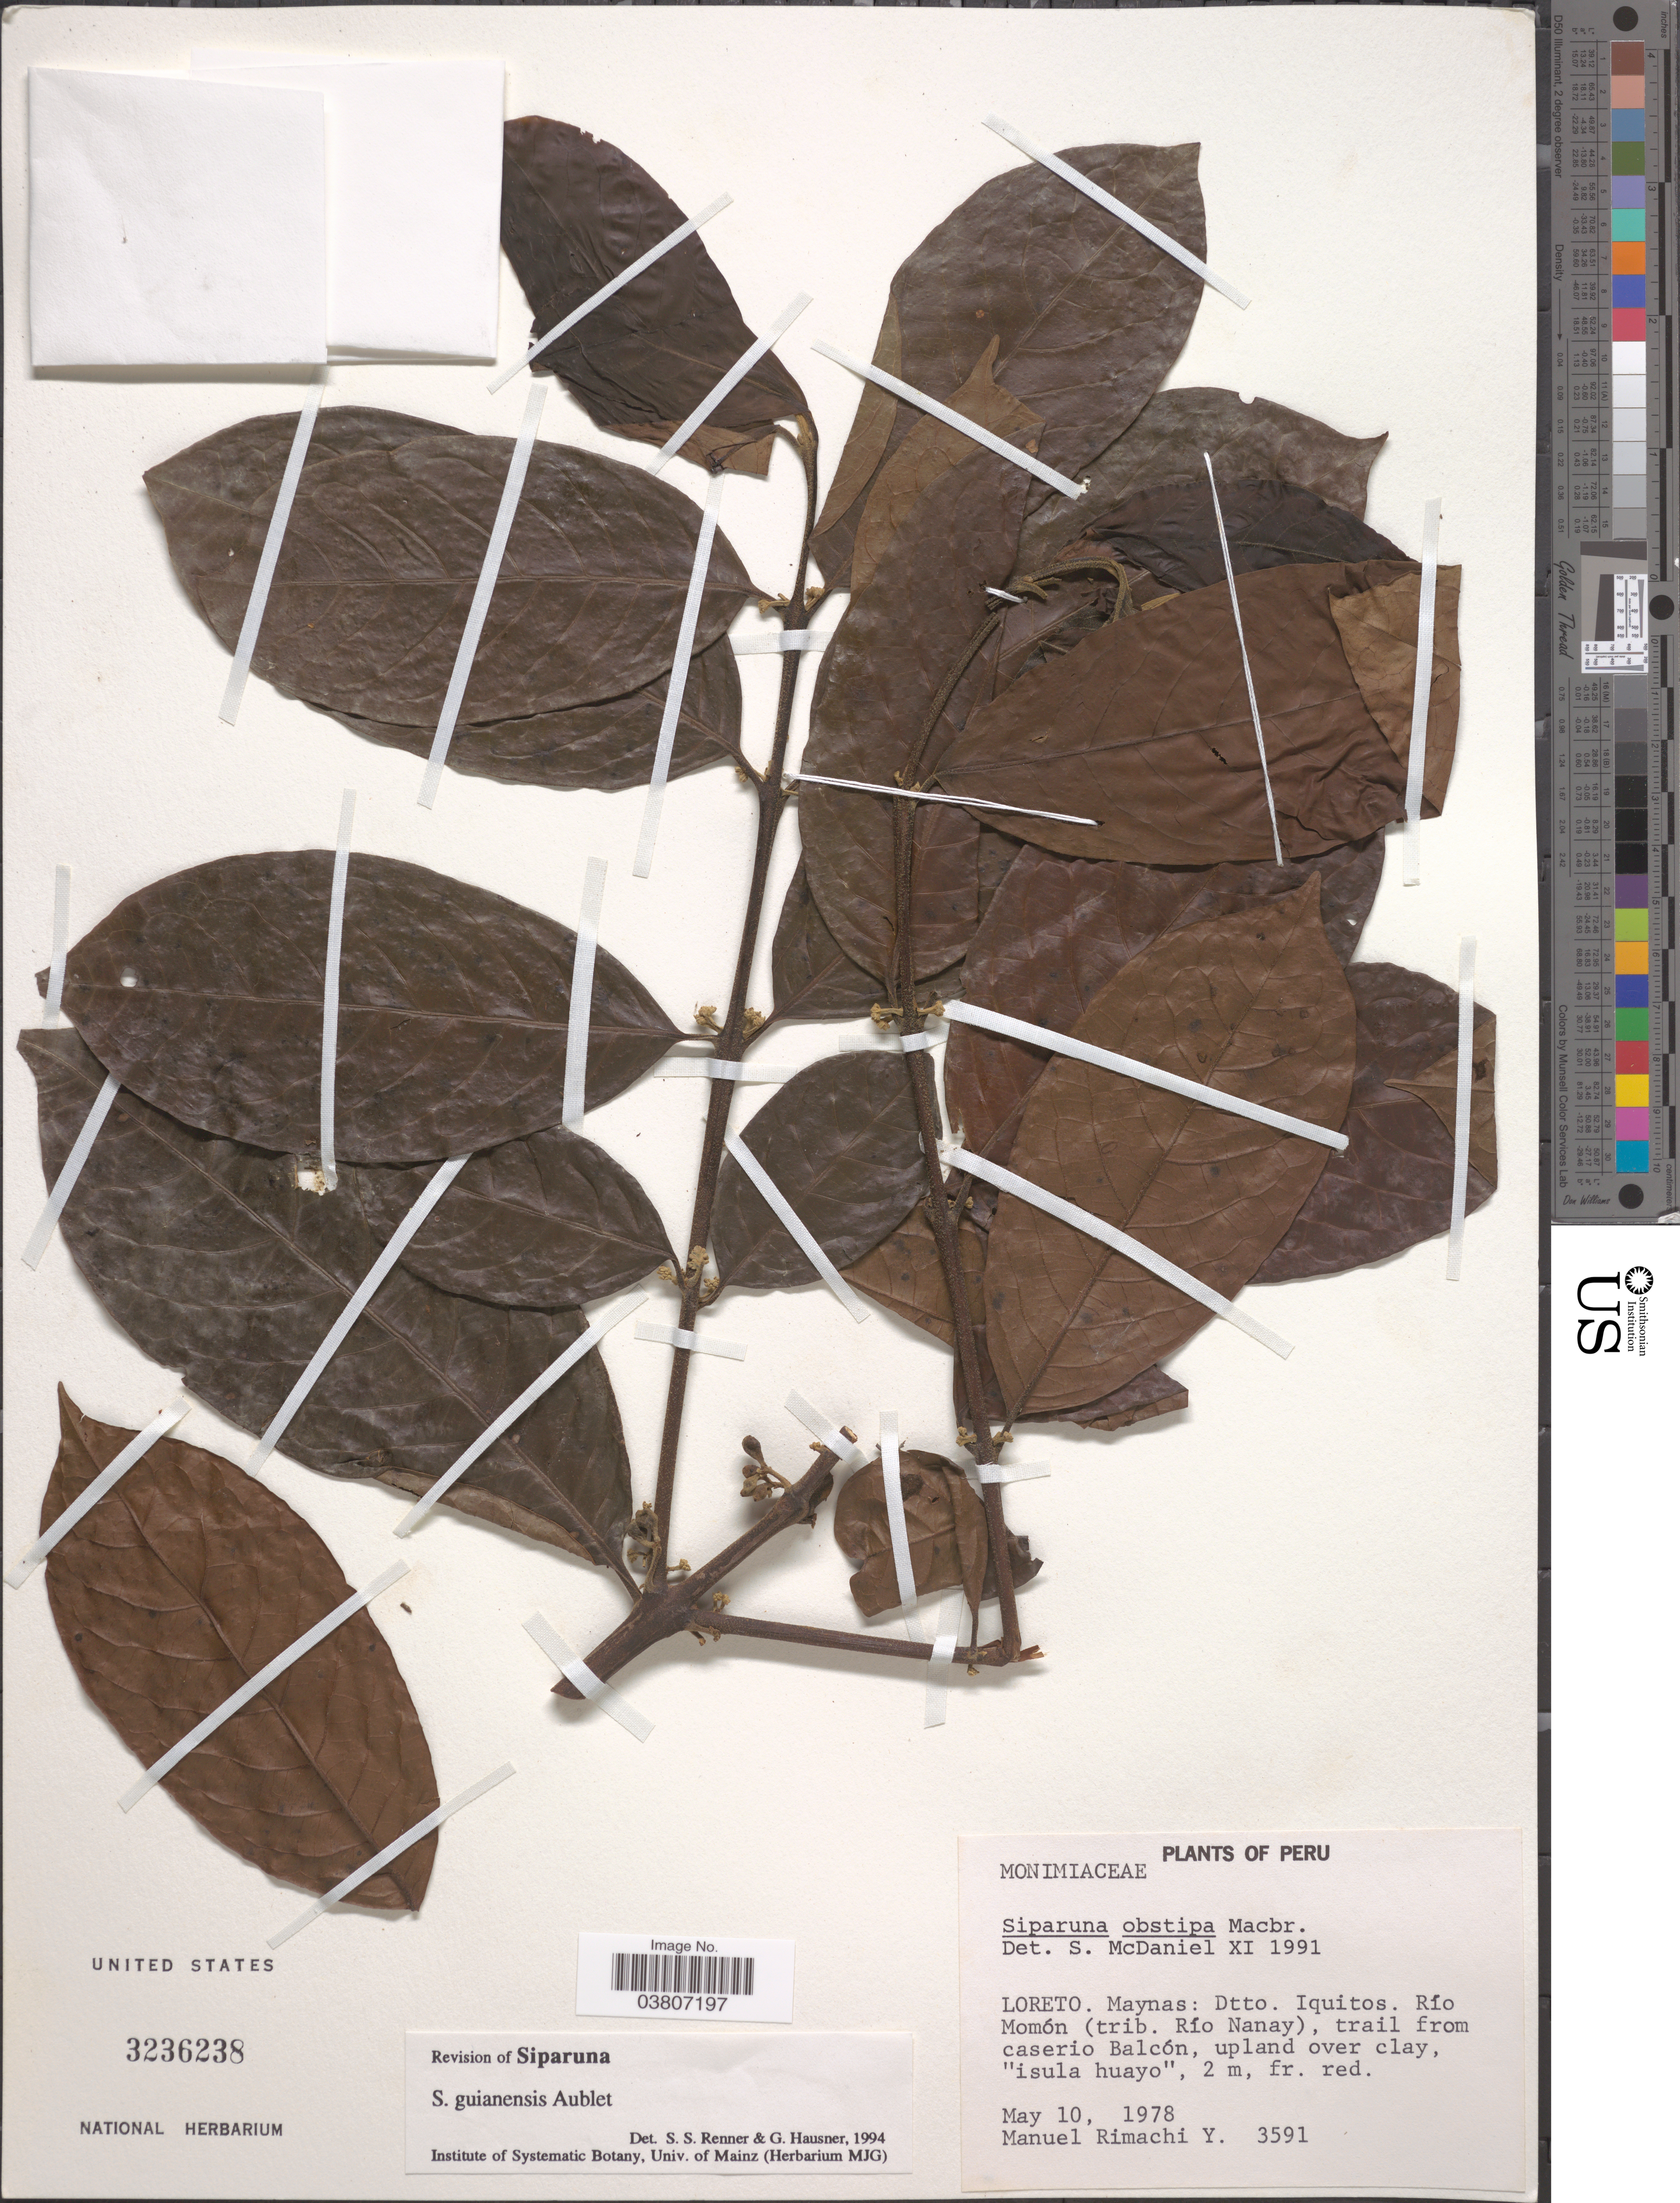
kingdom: Plantae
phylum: Tracheophyta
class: Magnoliopsida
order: Laurales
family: Siparunaceae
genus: Siparuna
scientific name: Siparuna guianensis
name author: Aubl.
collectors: M. Rimachi Y.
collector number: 3591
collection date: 1978-05-10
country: Peru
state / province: Loreto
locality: Maynas: Dtto. Iquitos. Río Momón (trib. Río Nanay), trail from caserio Balcón.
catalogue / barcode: US 3236238